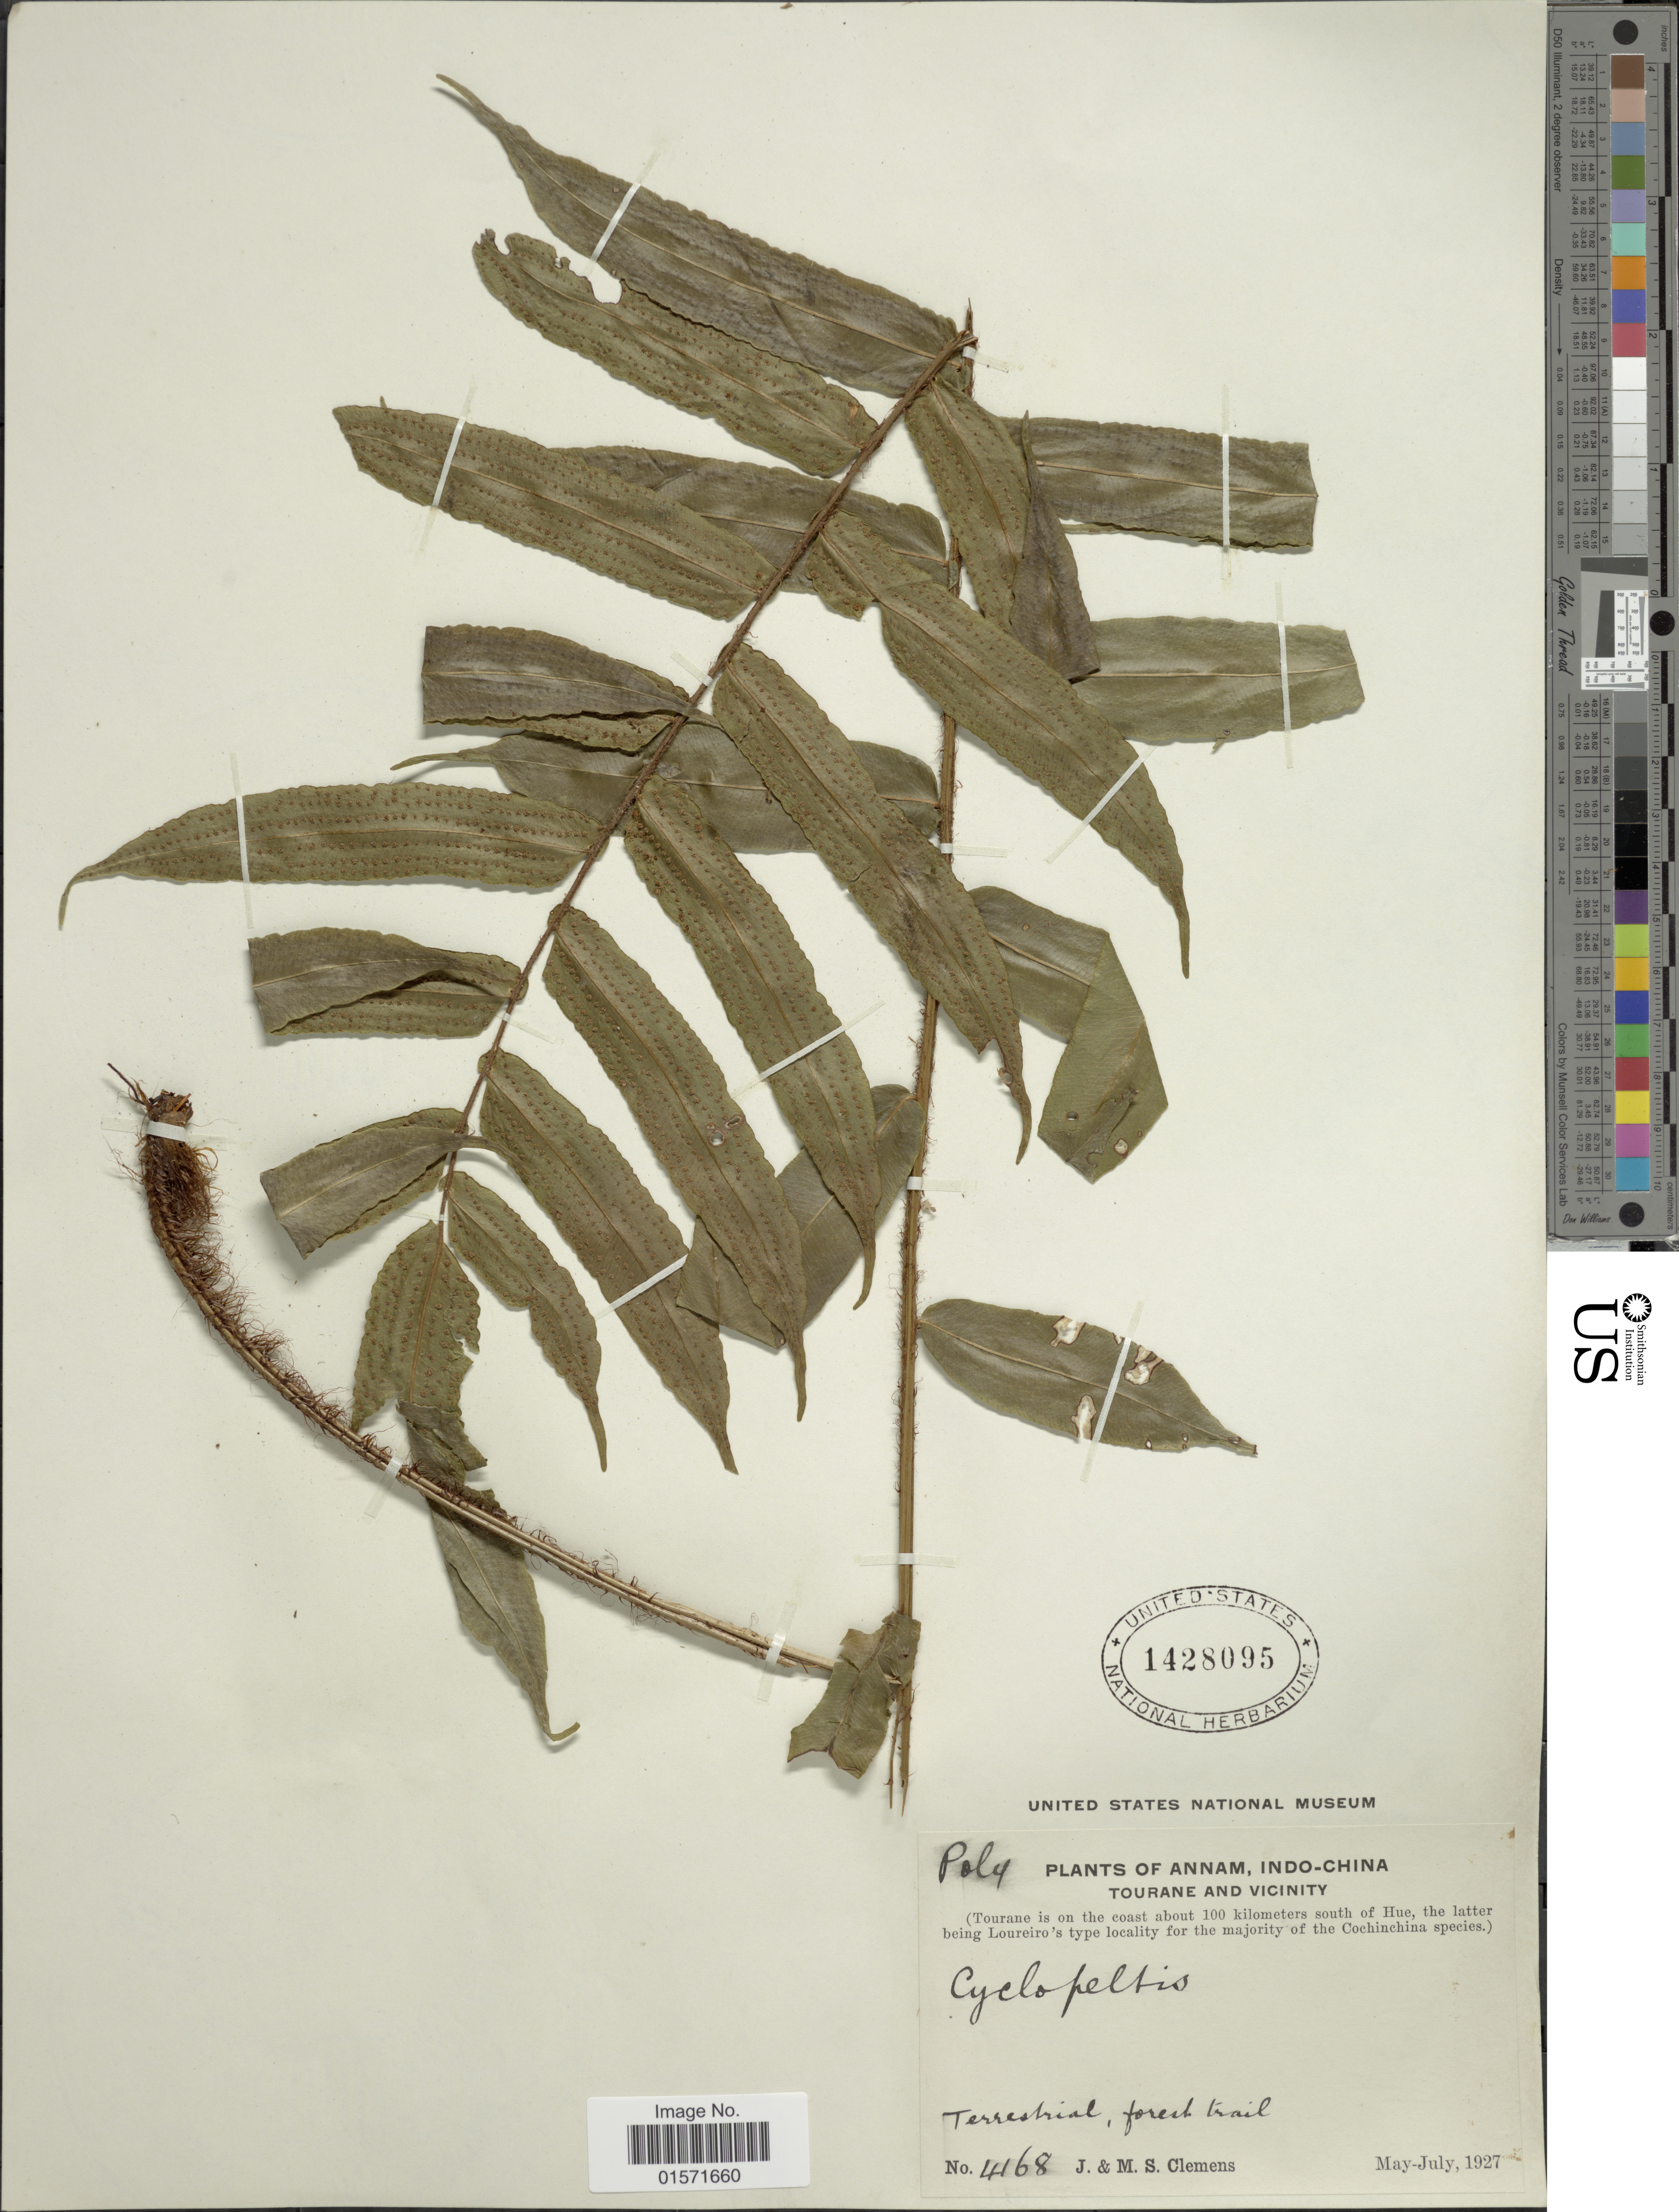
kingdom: Plantae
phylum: Tracheophyta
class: Polypodiopsida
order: Polypodiales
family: Lomariopsidaceae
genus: Cyclopeltis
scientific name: Cyclopeltis crenata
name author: (Fée) C. Chr.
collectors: J. Clemens & M. S. Clemens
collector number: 4168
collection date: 1927-05/1927-07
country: Vietnam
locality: Annam, Indo-China. Tourane and Vicinity. (Tourane is on the coast about 100 kilometers south of Hue, the latter being Loureiro's type locality for the majority of the Cochinchina species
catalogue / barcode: US 1428095